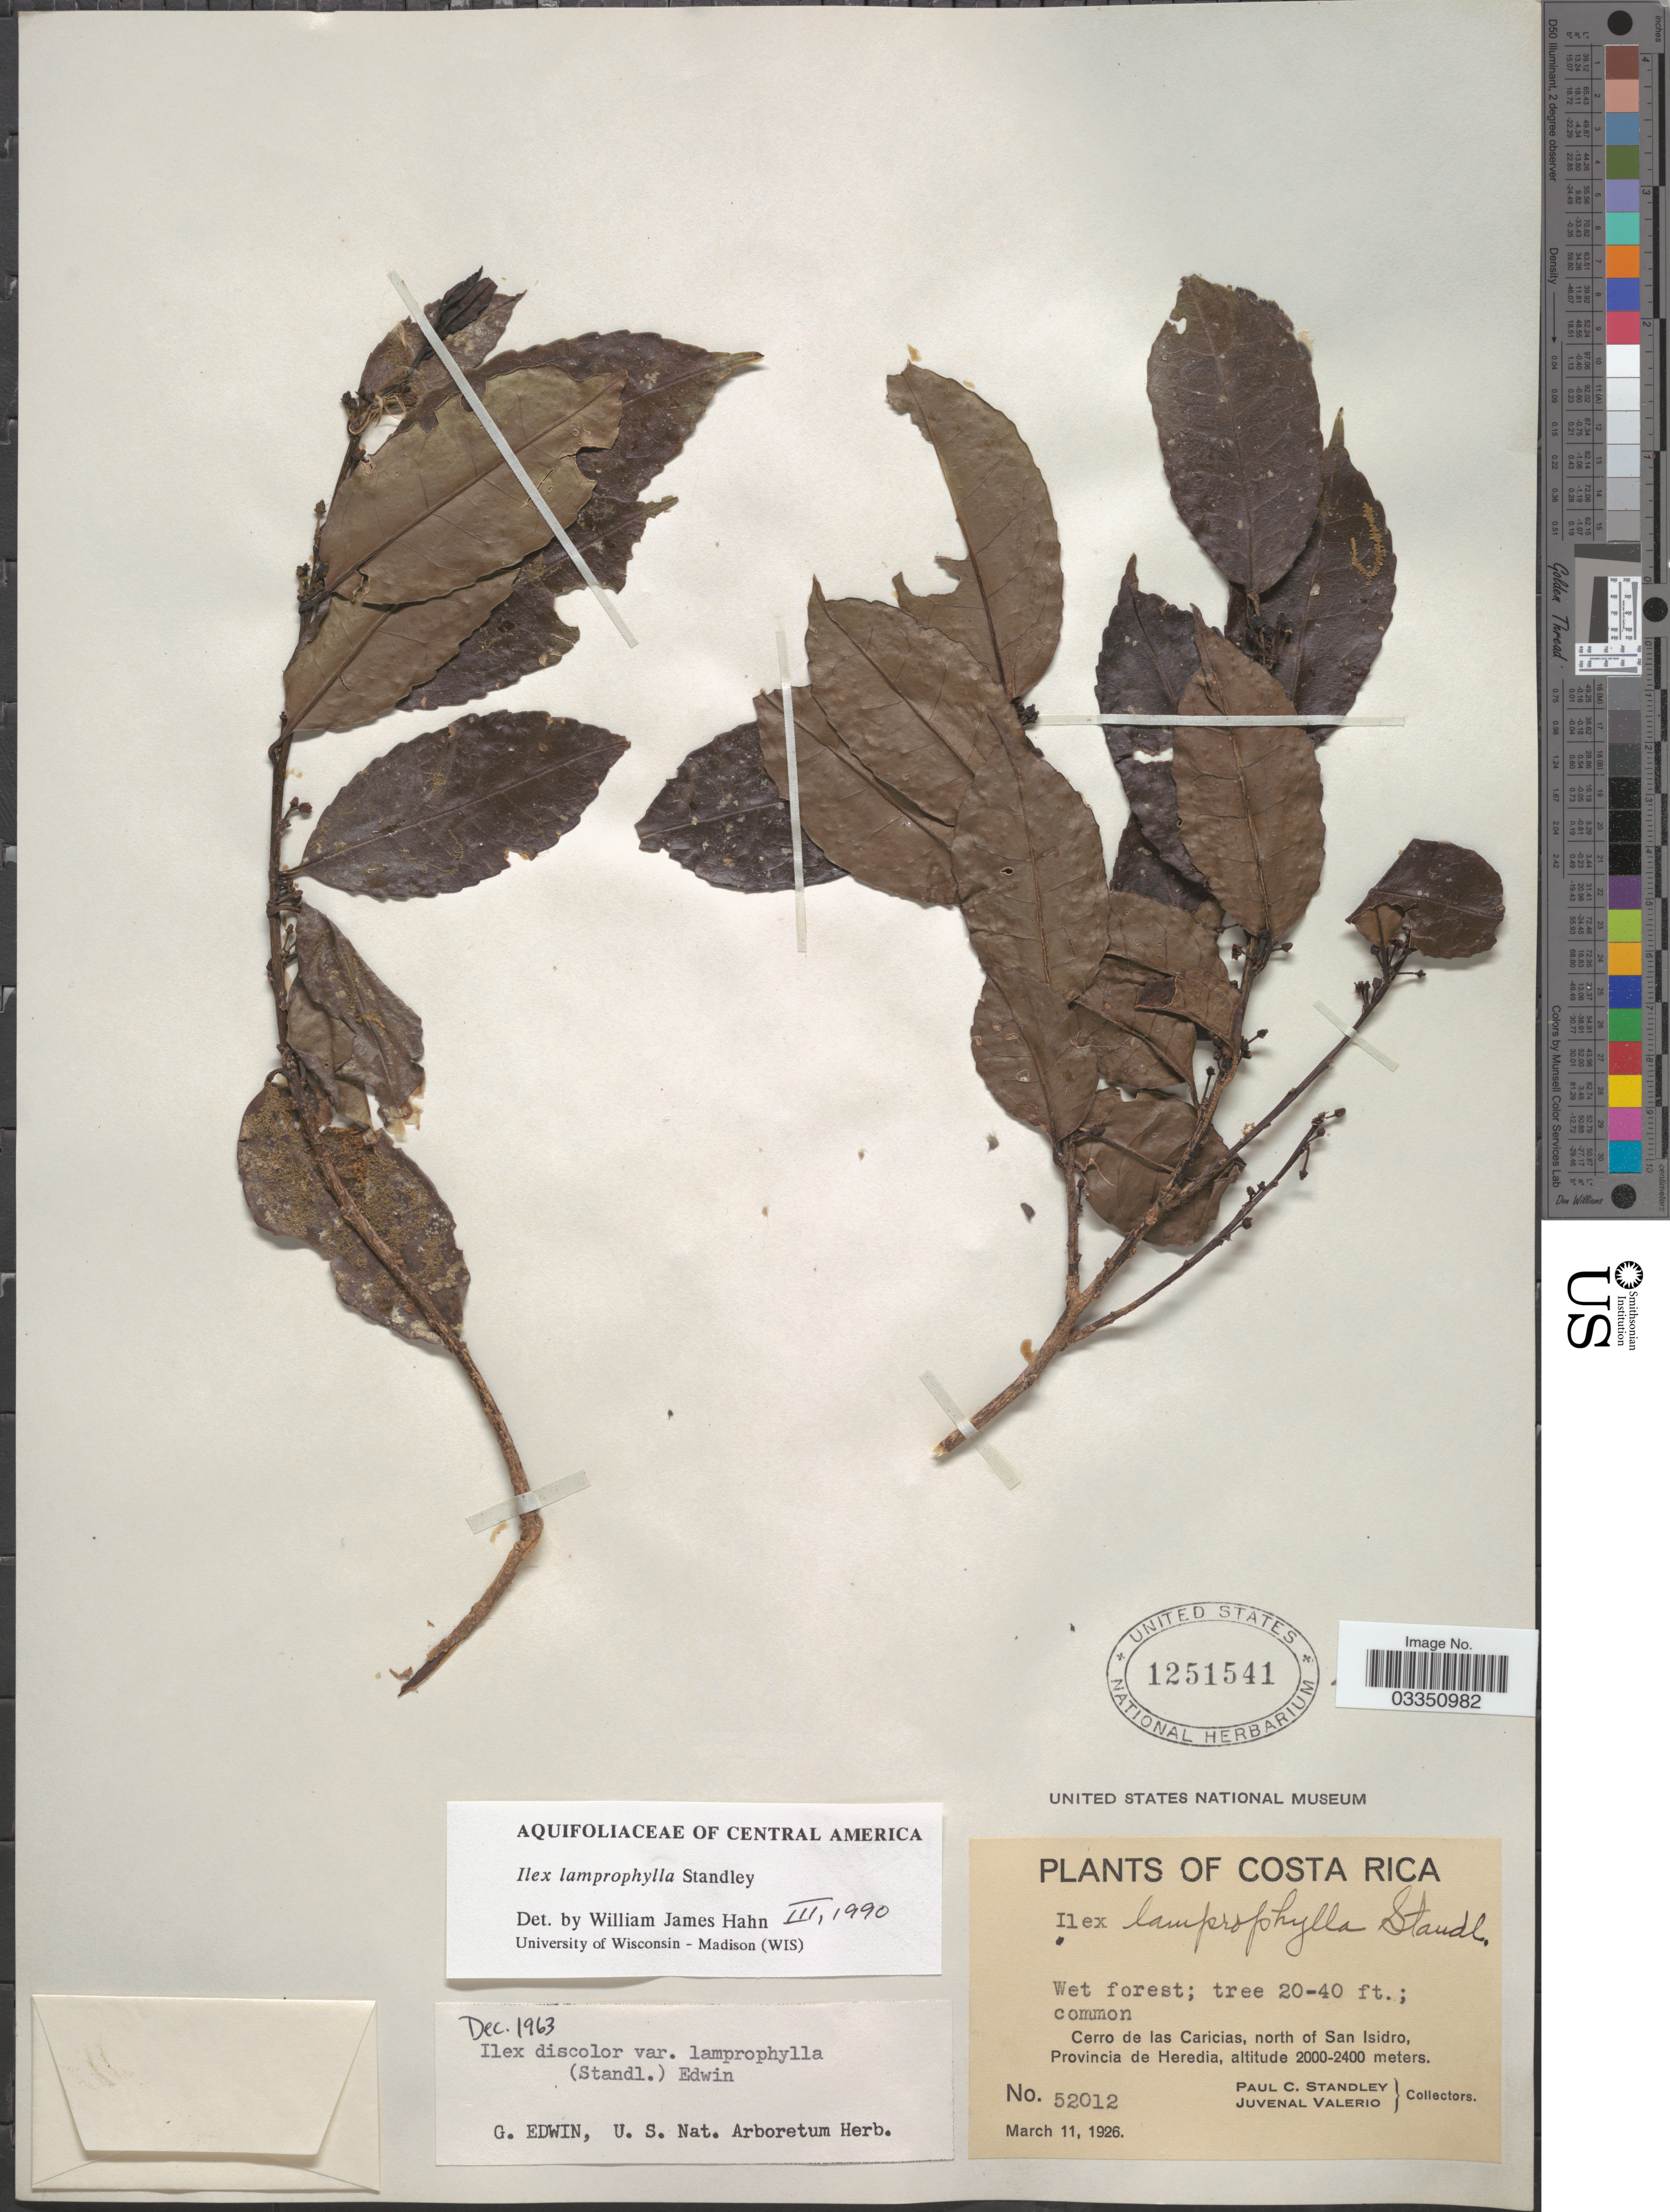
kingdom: Plantae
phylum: Tracheophyta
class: Magnoliopsida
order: Aquifoliales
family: Aquifoliaceae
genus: Ilex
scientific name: Ilex lamprophylla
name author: Standl.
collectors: P. C. Standley & J. Valerio R.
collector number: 52012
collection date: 1926-03-11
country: Costa Rica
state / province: Heredia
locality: Cerro de las Caricias, north of San Isidro.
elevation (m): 2000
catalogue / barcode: US 1251541